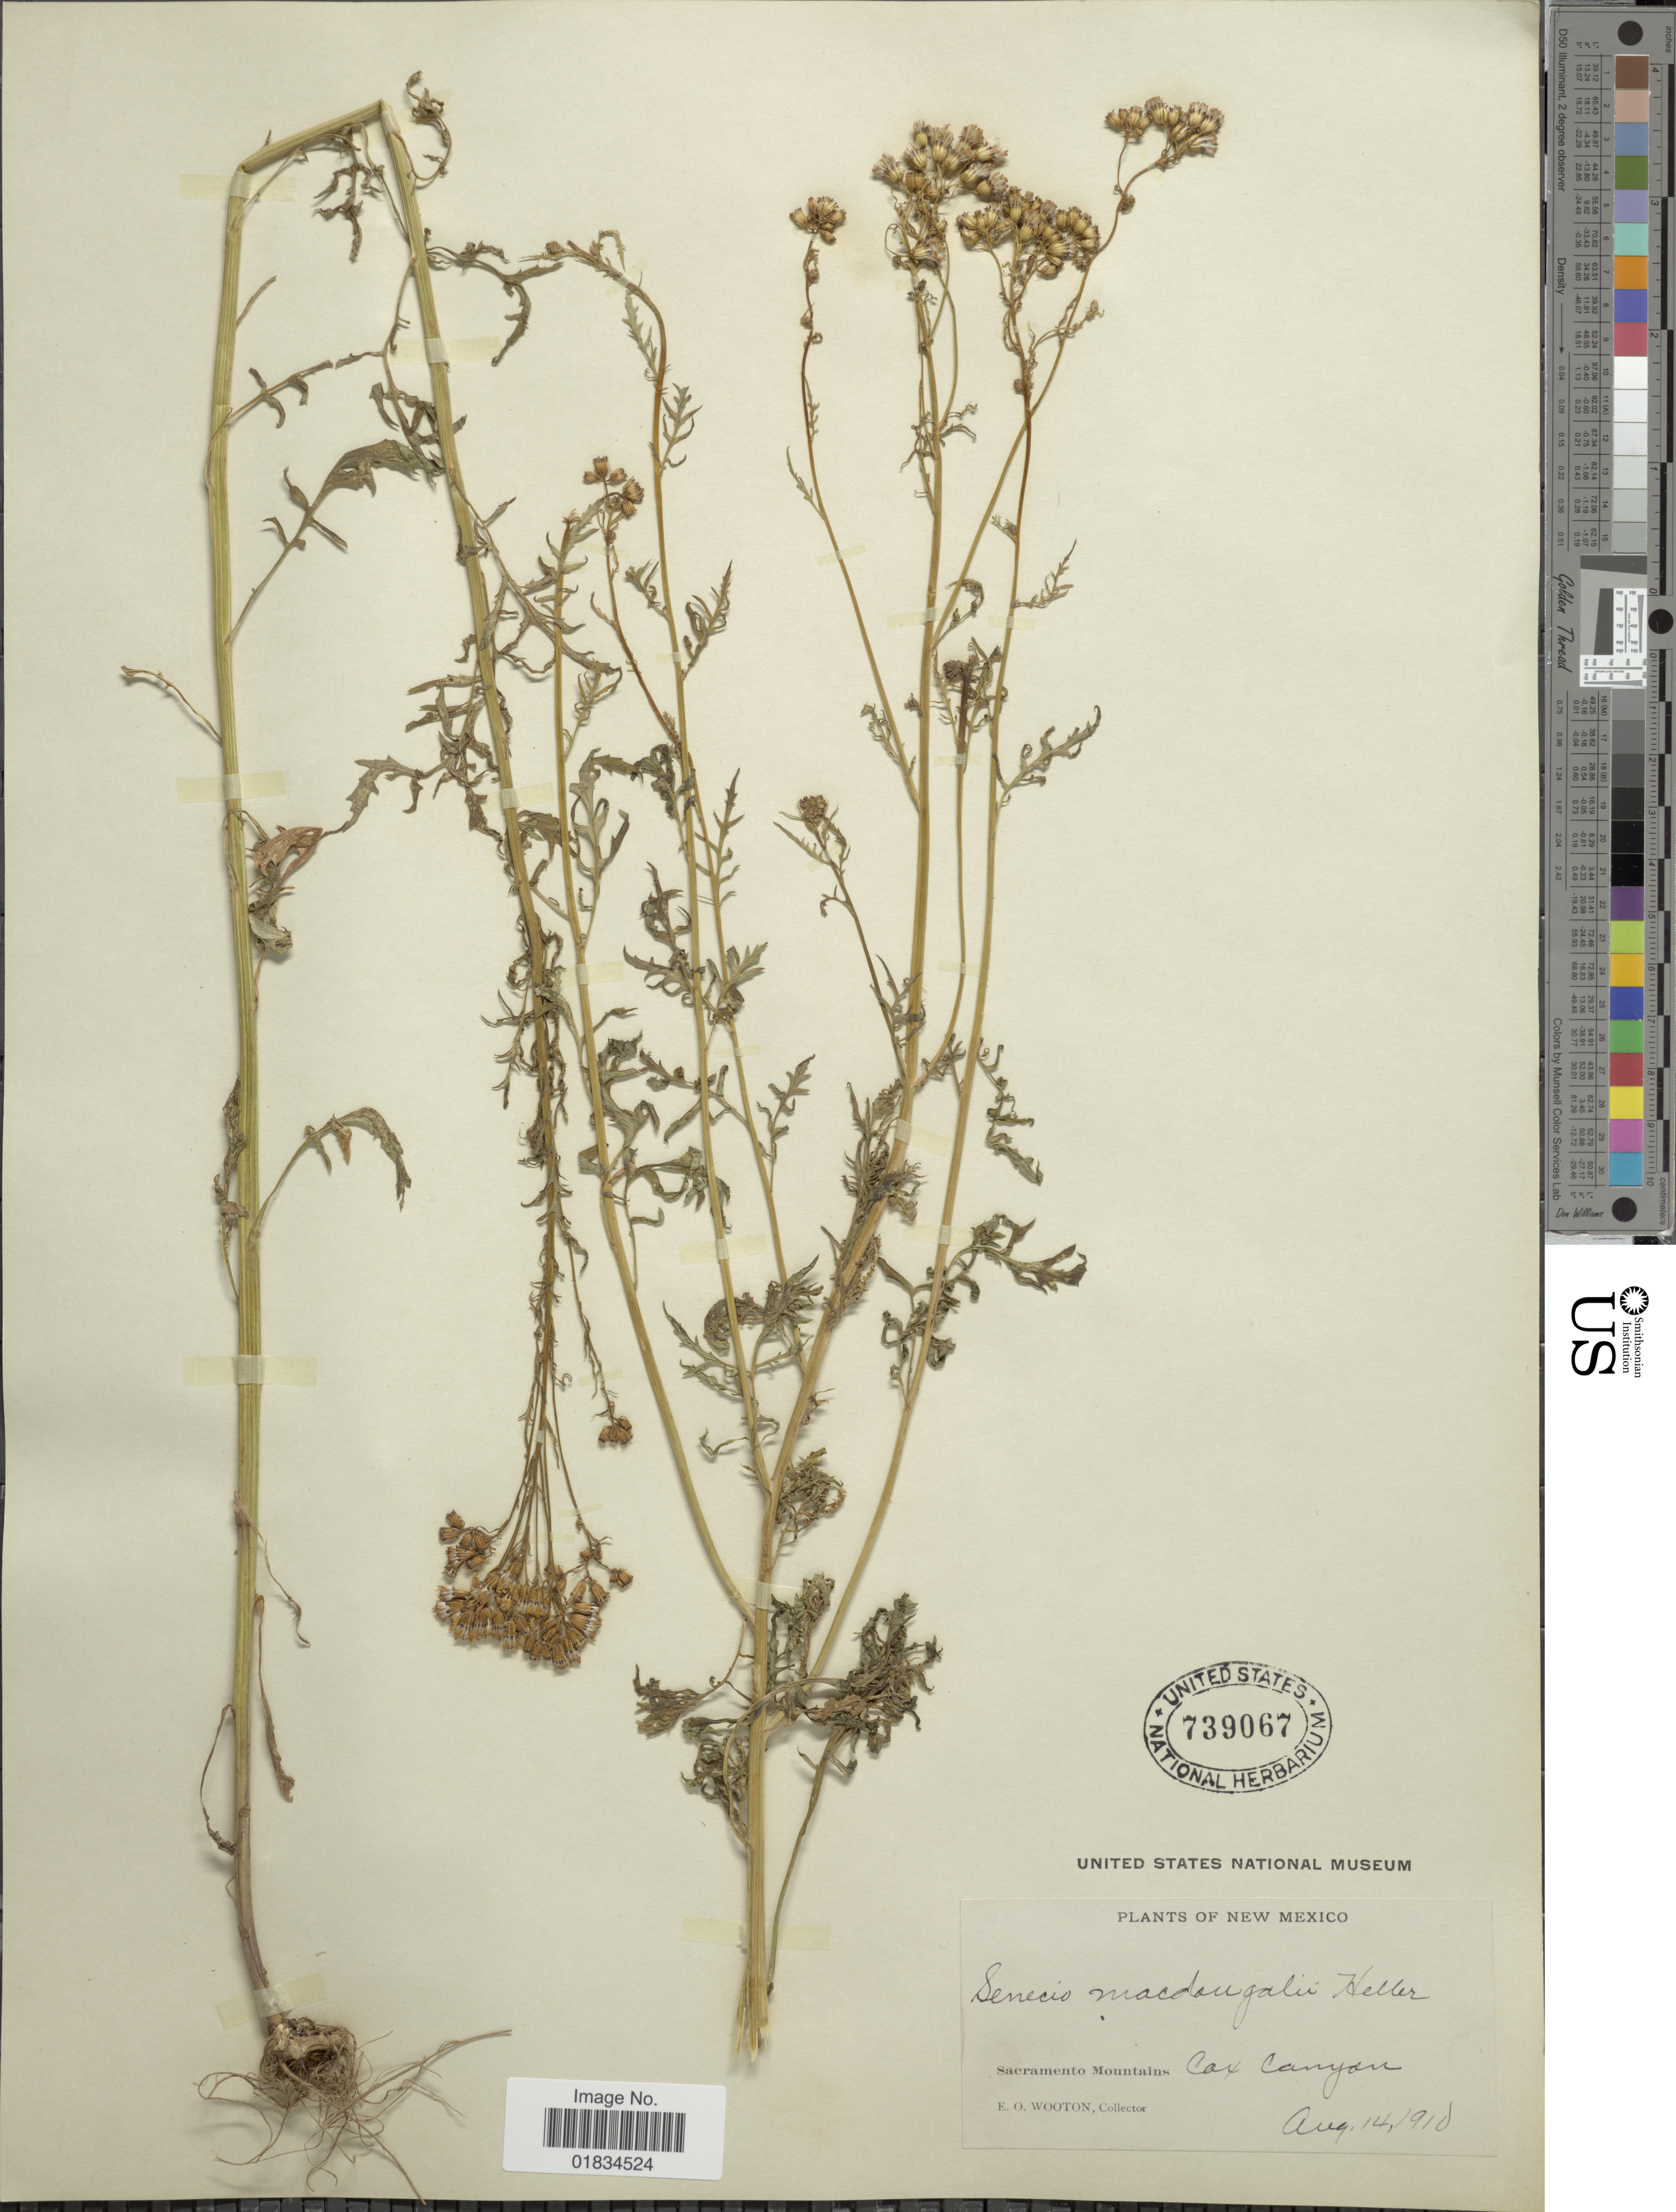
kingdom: Plantae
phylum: Tracheophyta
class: Magnoliopsida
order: Asterales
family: Asteraceae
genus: Senecio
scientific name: Senecio macdougalii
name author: A. Heller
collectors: E. O. Wooton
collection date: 1918-08-14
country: United States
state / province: New Mexico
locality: Sacramento Mountains, Cax Canyon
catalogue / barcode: US 739067